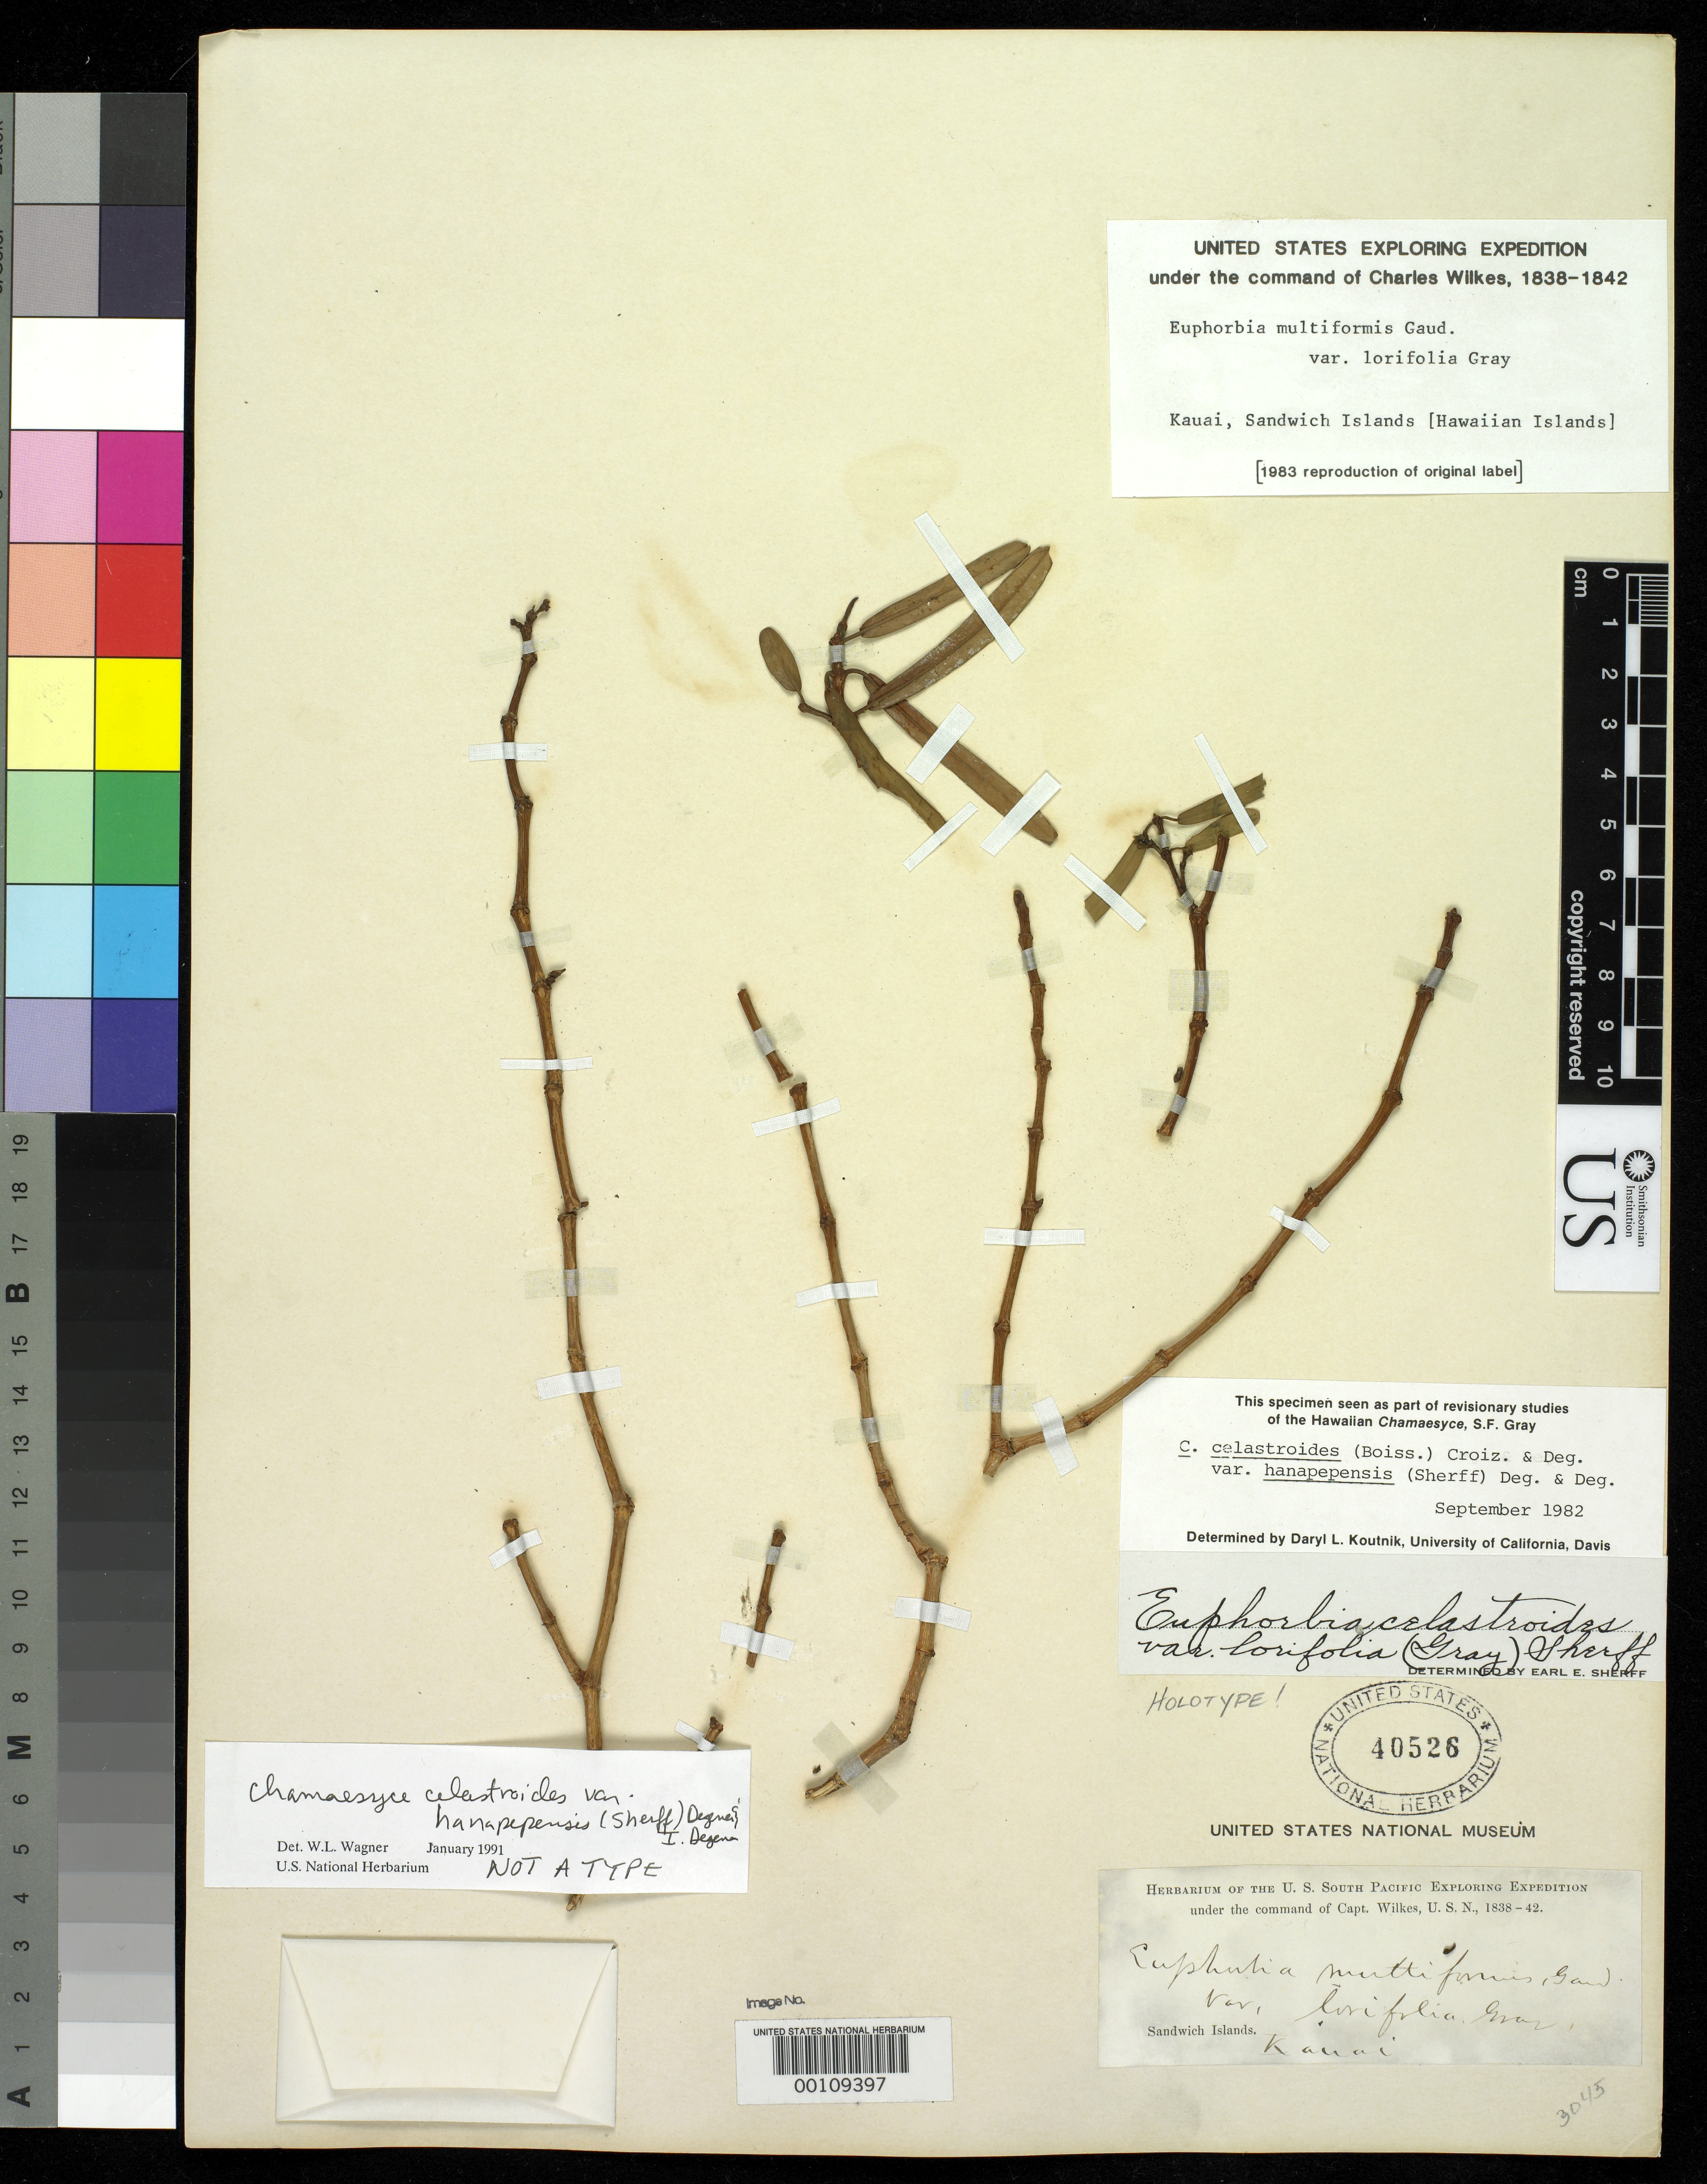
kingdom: Plantae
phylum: Tracheophyta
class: Magnoliopsida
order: Malpighiales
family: Euphorbiaceae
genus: Euphorbia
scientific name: Euphorbia celastroides var. hanapepensis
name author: Sherff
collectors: Wilkes Explor. Exped.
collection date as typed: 1838 to -- --- 1842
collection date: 1838/1842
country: United States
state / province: Hawaii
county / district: Kauai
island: Kaua'i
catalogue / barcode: US 40526